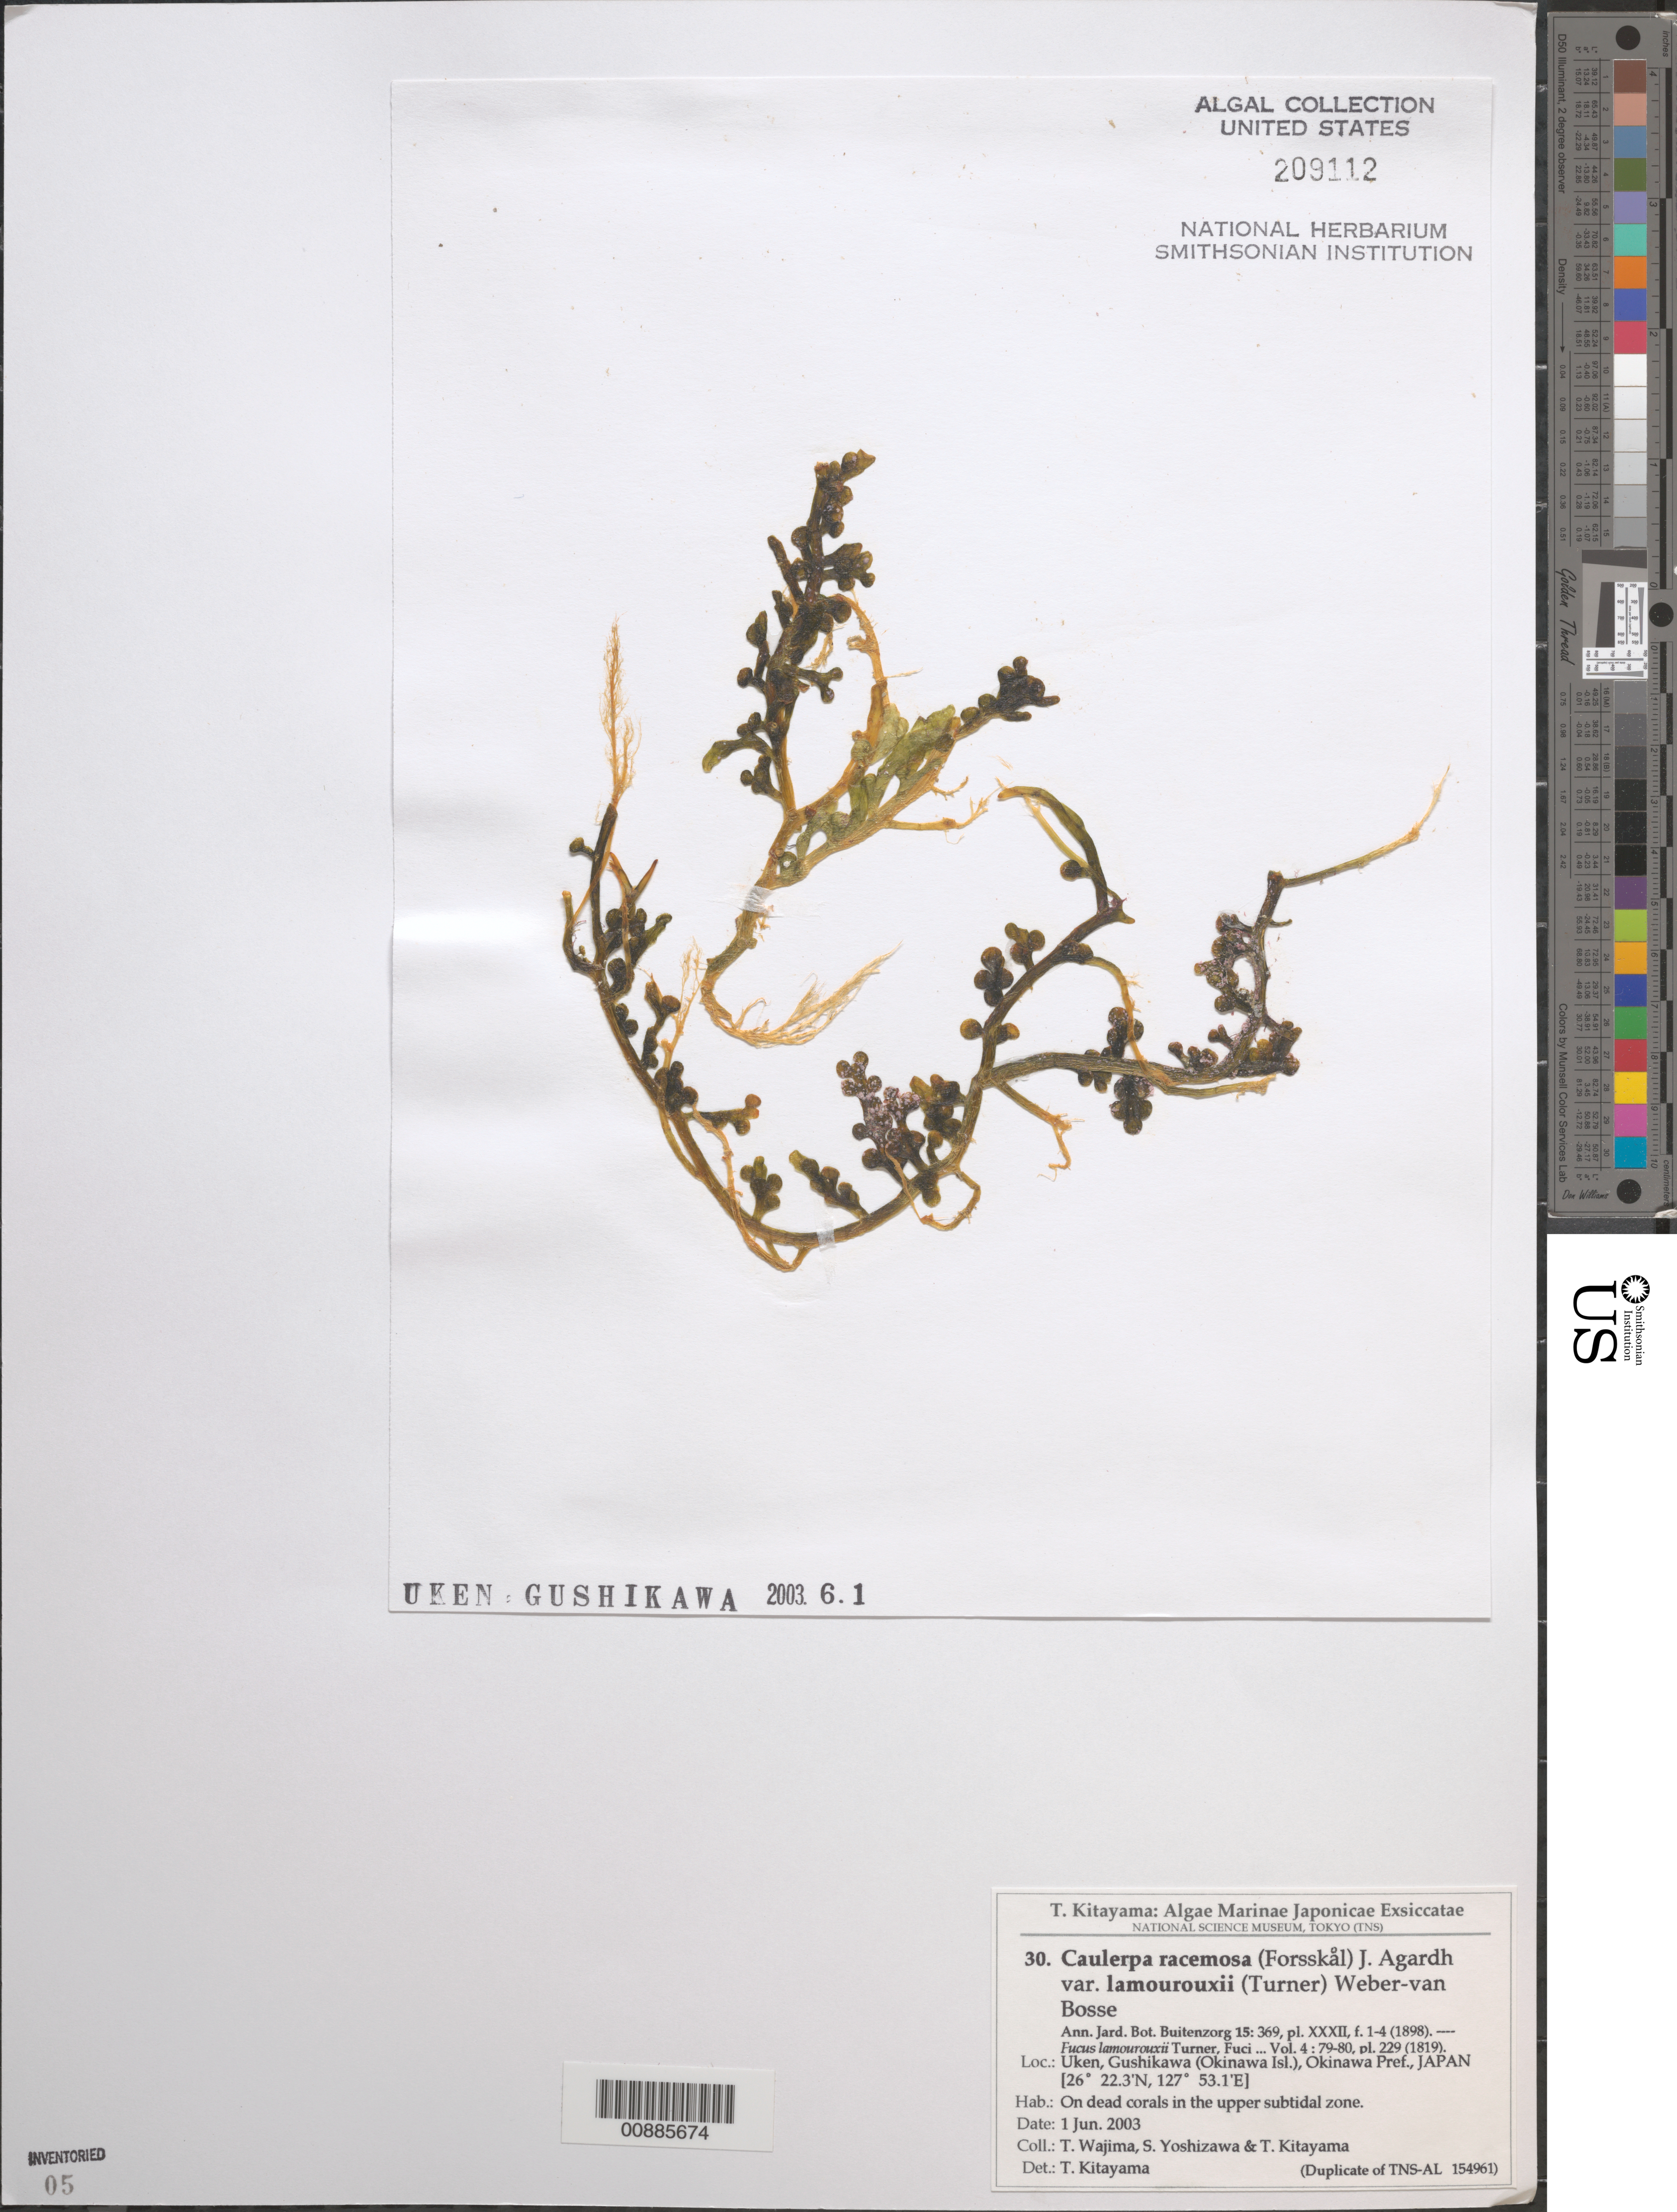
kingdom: Plantae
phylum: Chlorophyta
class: Ulvophyceae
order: Bryopsidales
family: Caulerpaceae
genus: Caulerpa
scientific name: Caulerpa racemosa var. lamourouxii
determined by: Kitayama, T.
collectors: T. Wajima, S. Yoshizawa & T. Kitayama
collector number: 30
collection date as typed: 01 Jun 2003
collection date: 2003-06-01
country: Japan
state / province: Okinawa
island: Okinawa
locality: Uken, Gushikawa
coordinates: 26 22.3' N, 127 53.1' E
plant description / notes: Kitayama, T., Algae Marinae Japonicae Exsiccatae, Fasc. II (Nos. 26-50)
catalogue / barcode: US 209112